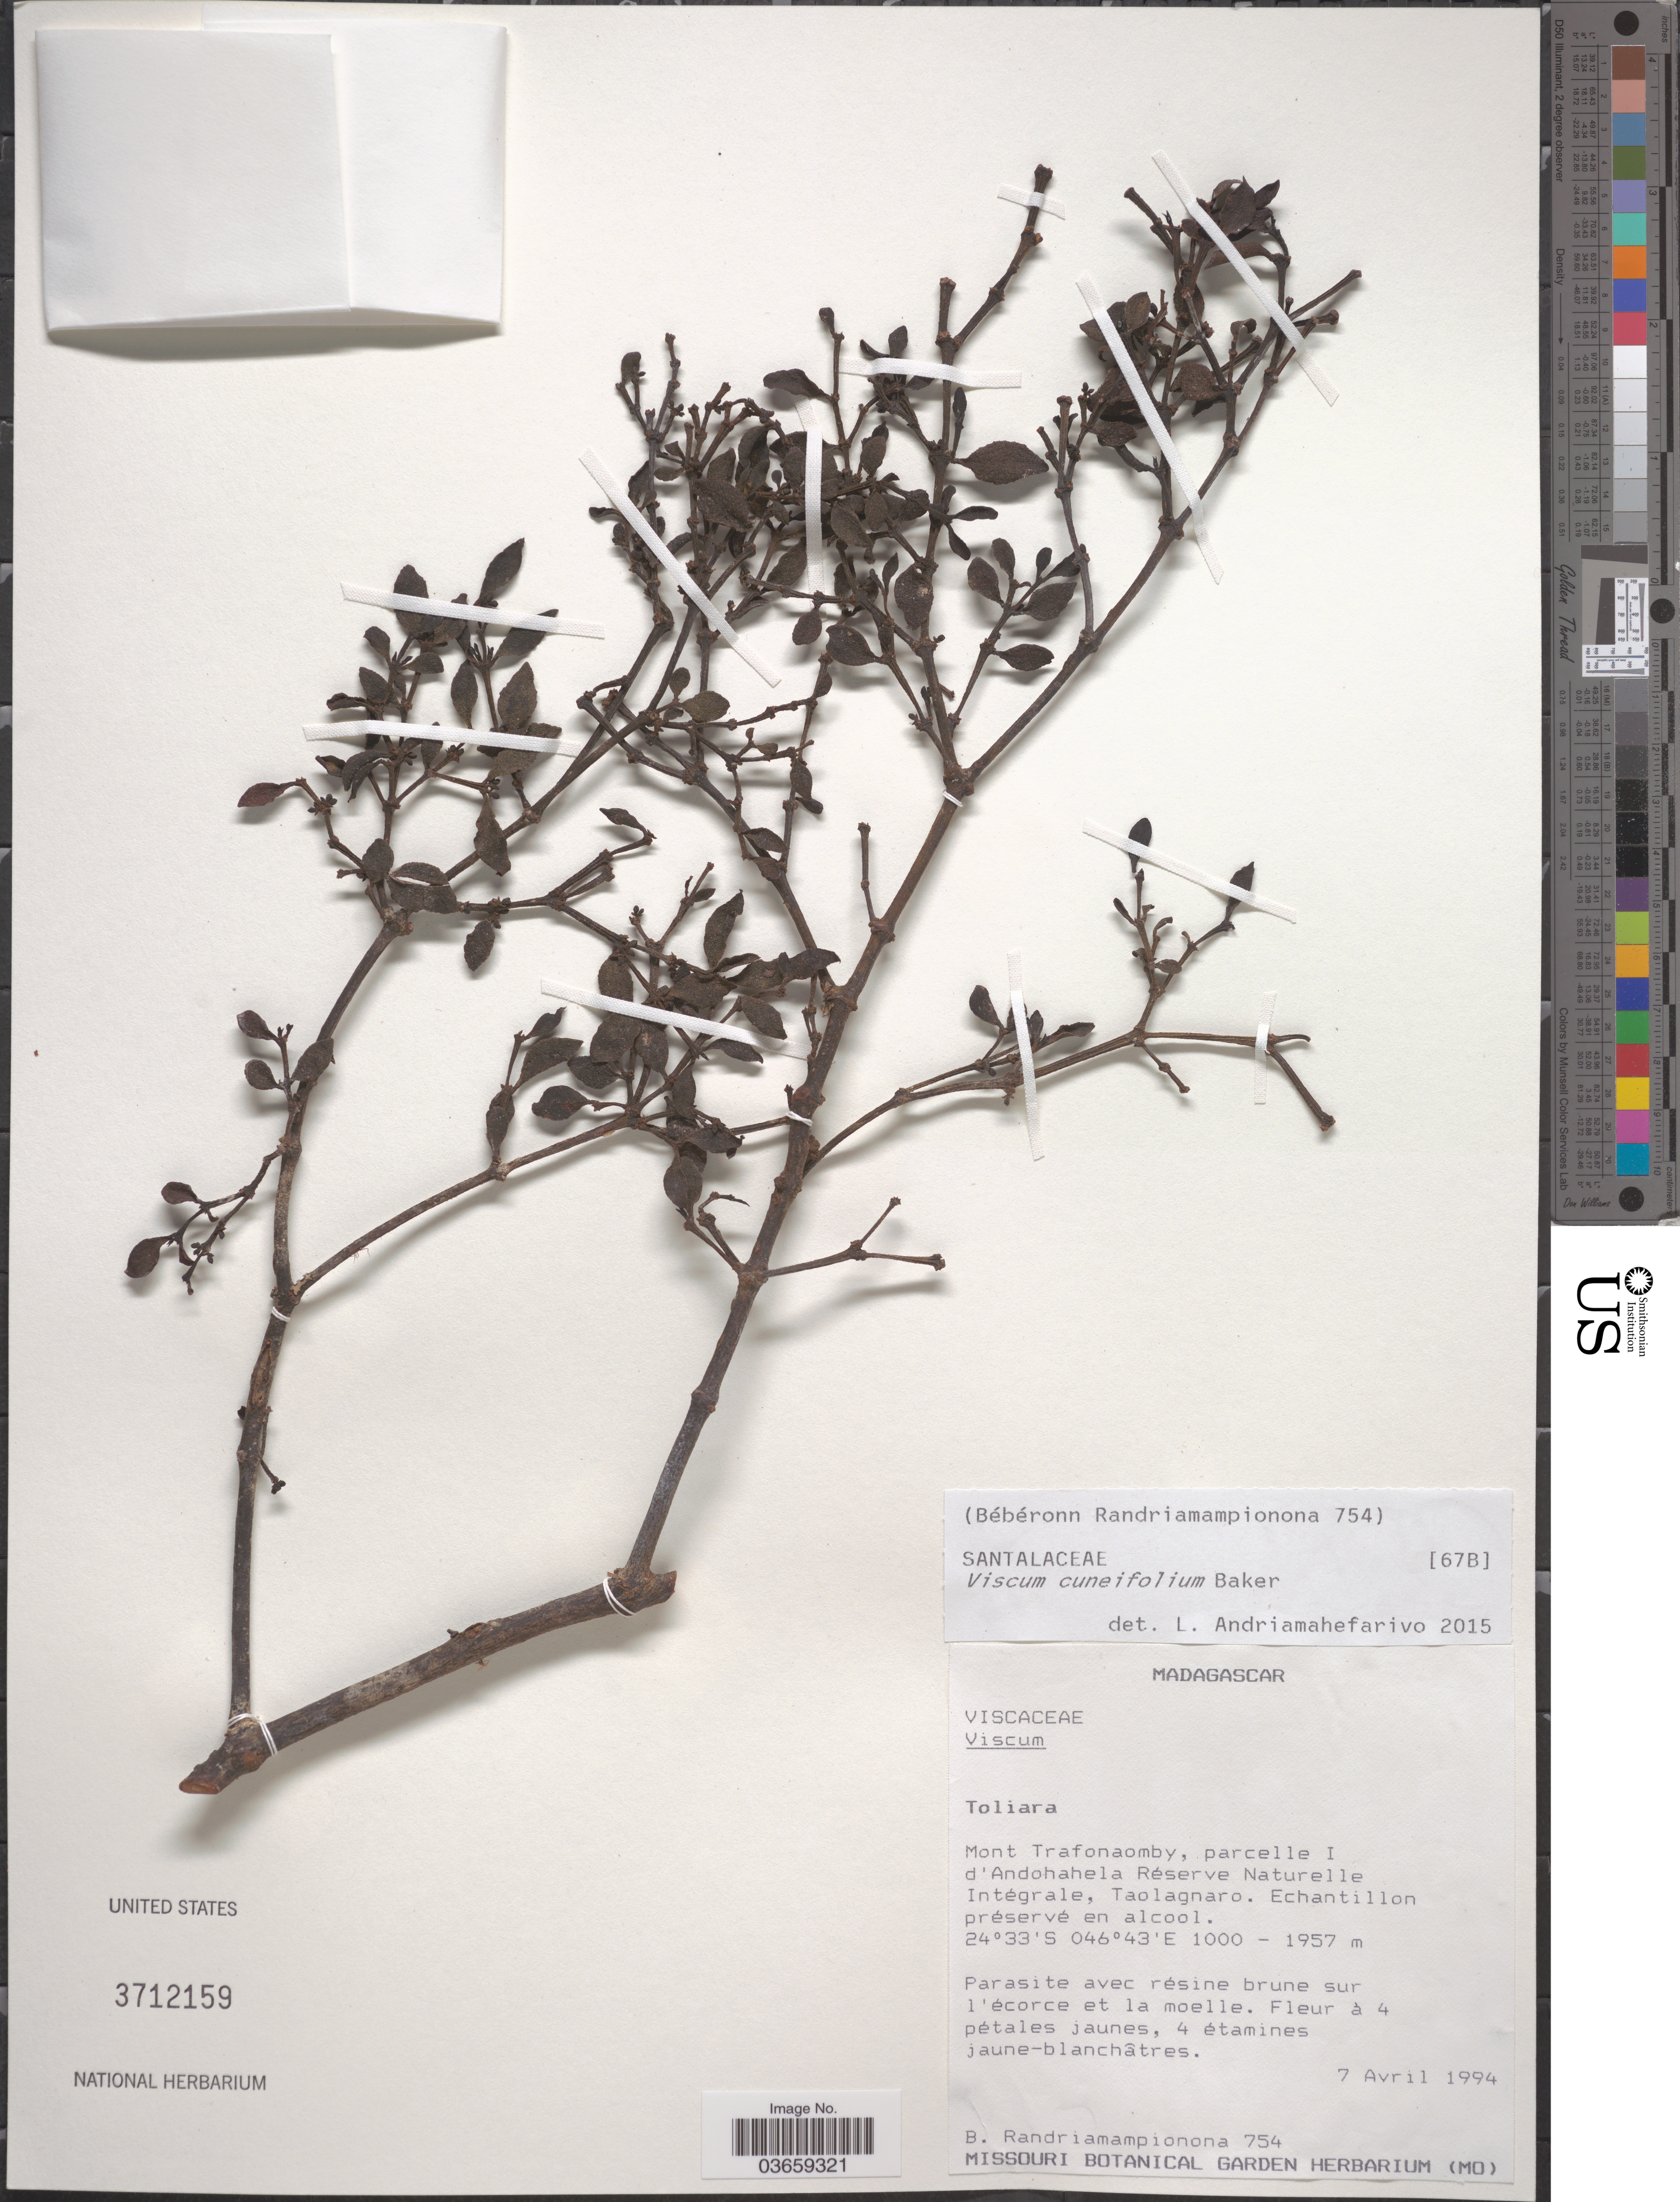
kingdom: Plantae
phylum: Tracheophyta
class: Magnoliopsida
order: Santalales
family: Viscaceae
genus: Viscum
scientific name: Viscum cuneifolium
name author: Baker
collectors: B. Randriamampionona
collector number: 754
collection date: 1994-04-07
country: Madagascar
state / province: Anosy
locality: Mont Trafonaomby, parcelle I d'Andohahela Réserve Naturelle Intégrale, Taolagnaro.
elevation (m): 1000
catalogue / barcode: US 3712159